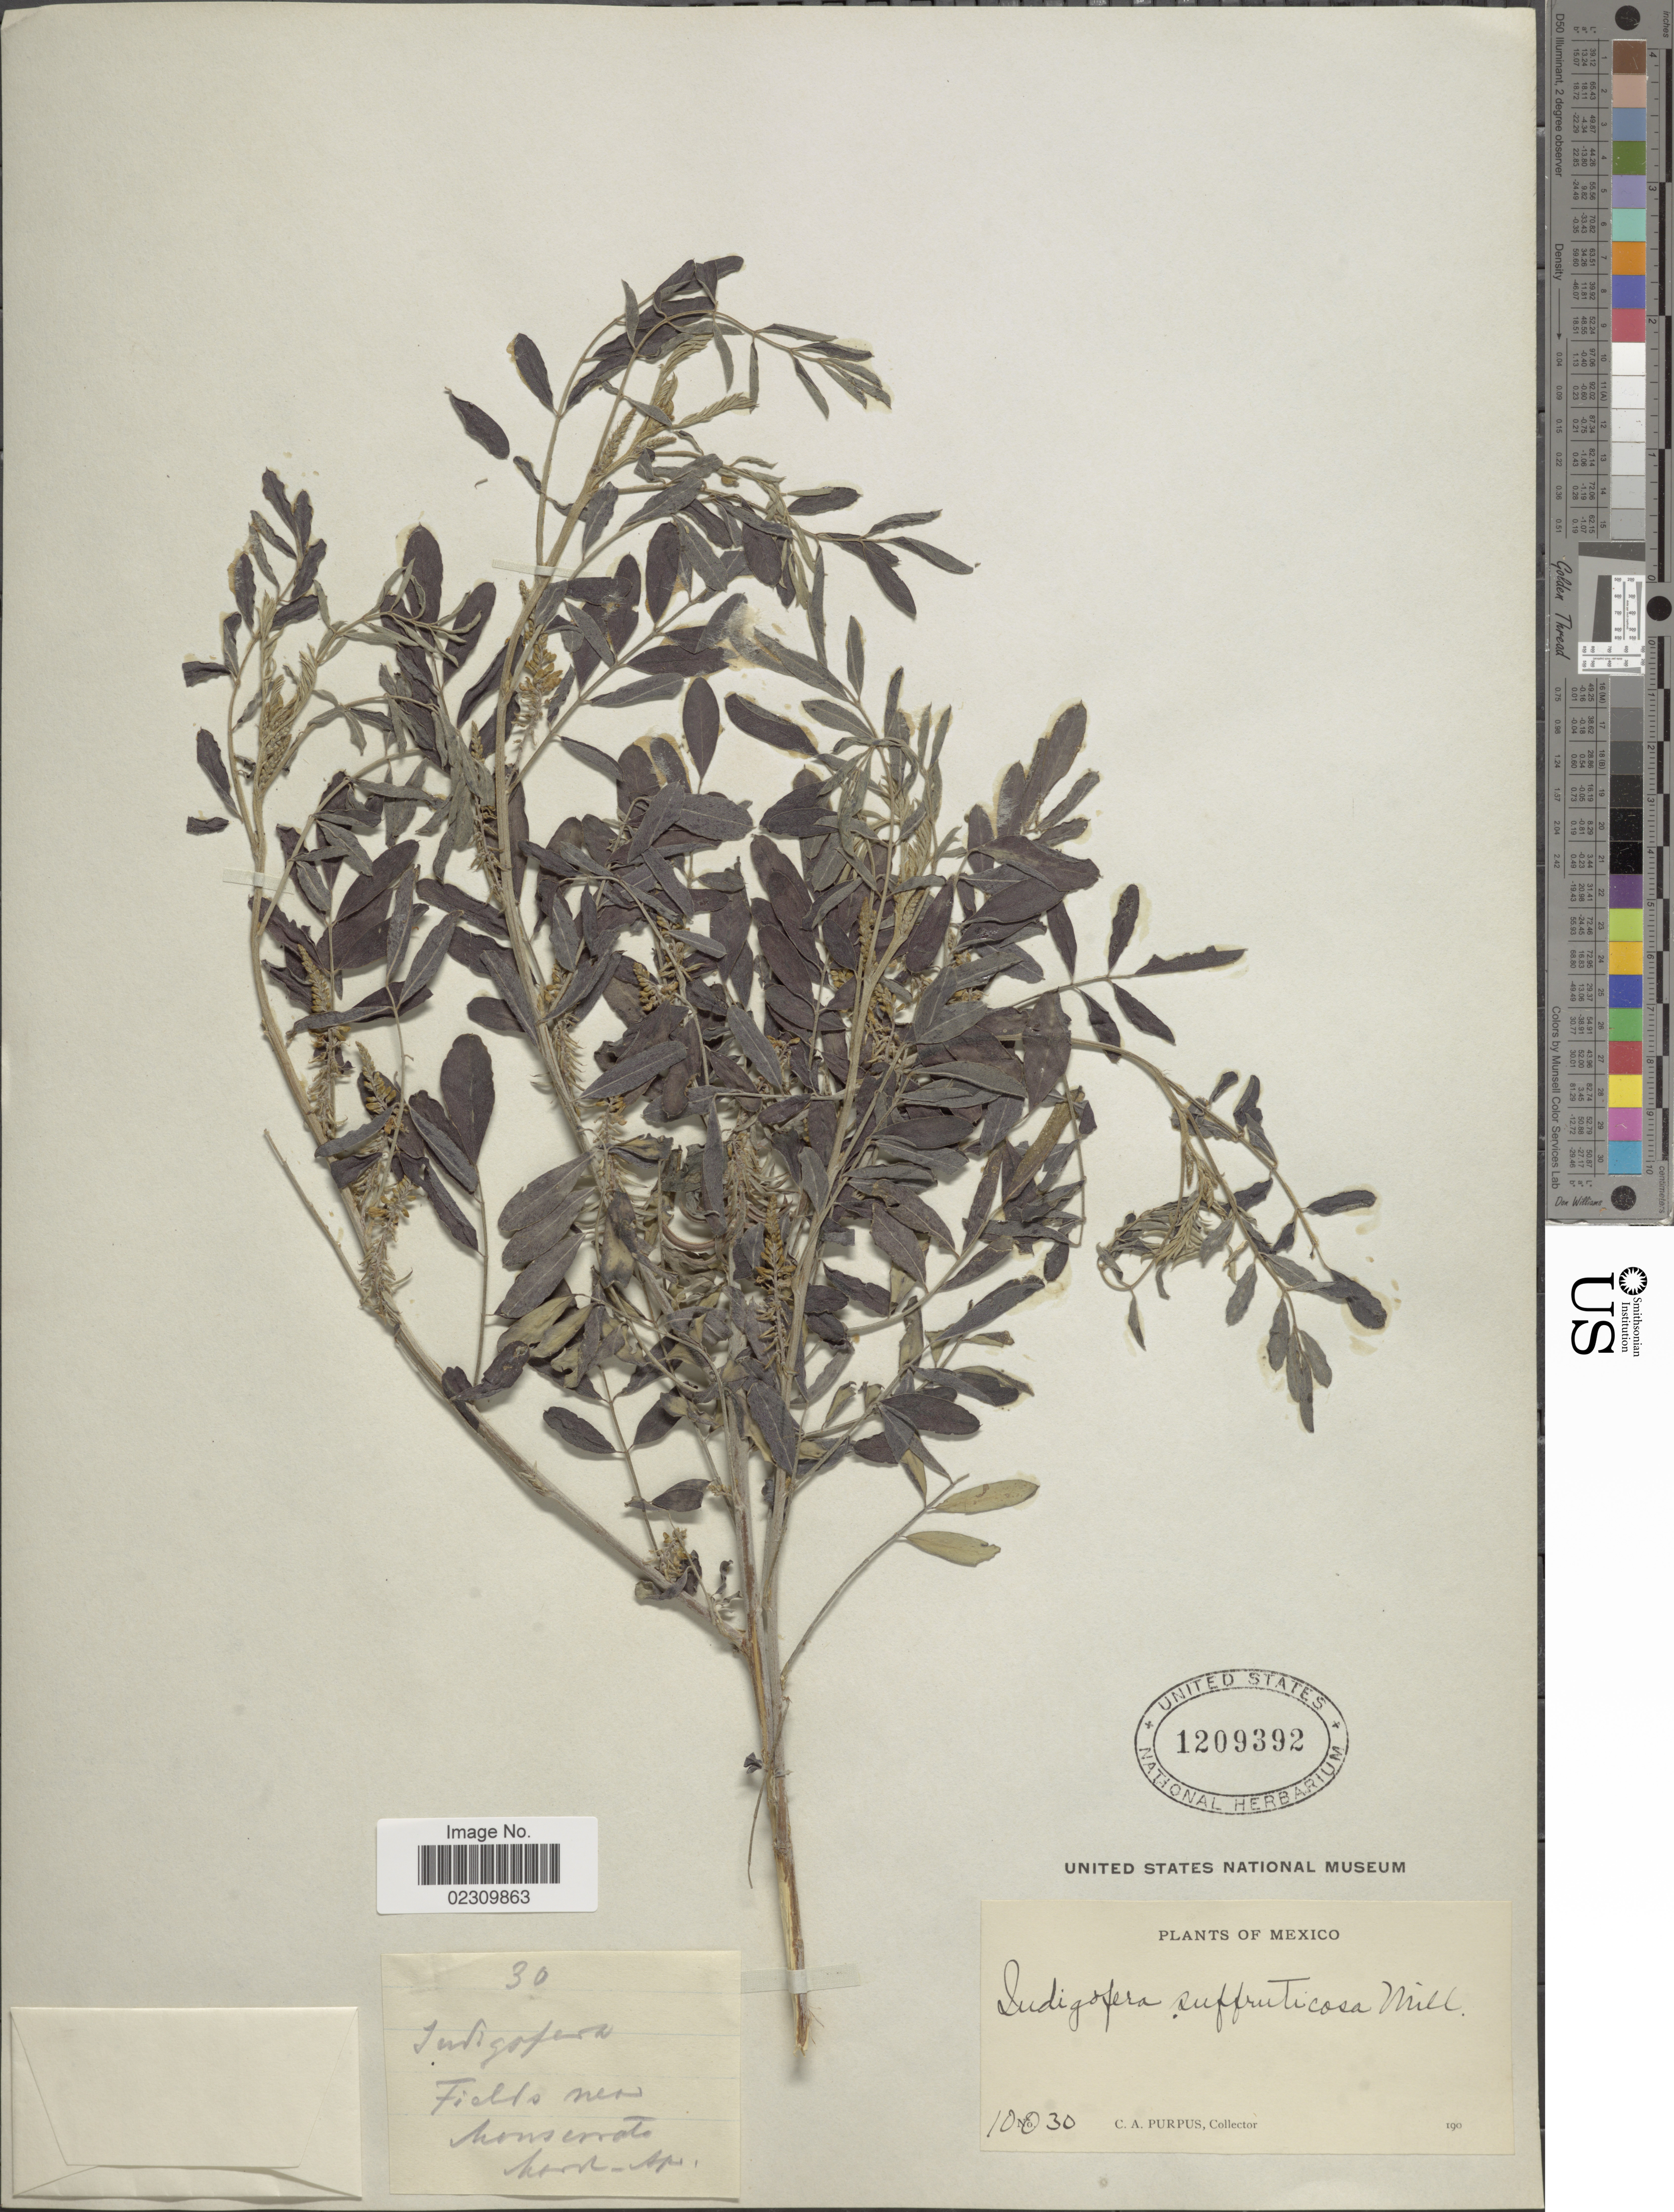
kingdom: Plantae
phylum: Tracheophyta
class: Magnoliopsida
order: Fabales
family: Fabaceae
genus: Indigofera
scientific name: Indigofera suffruticosa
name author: Mill.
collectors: C. A. Purpus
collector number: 10030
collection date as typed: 190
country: Mexico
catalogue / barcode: US 1209392